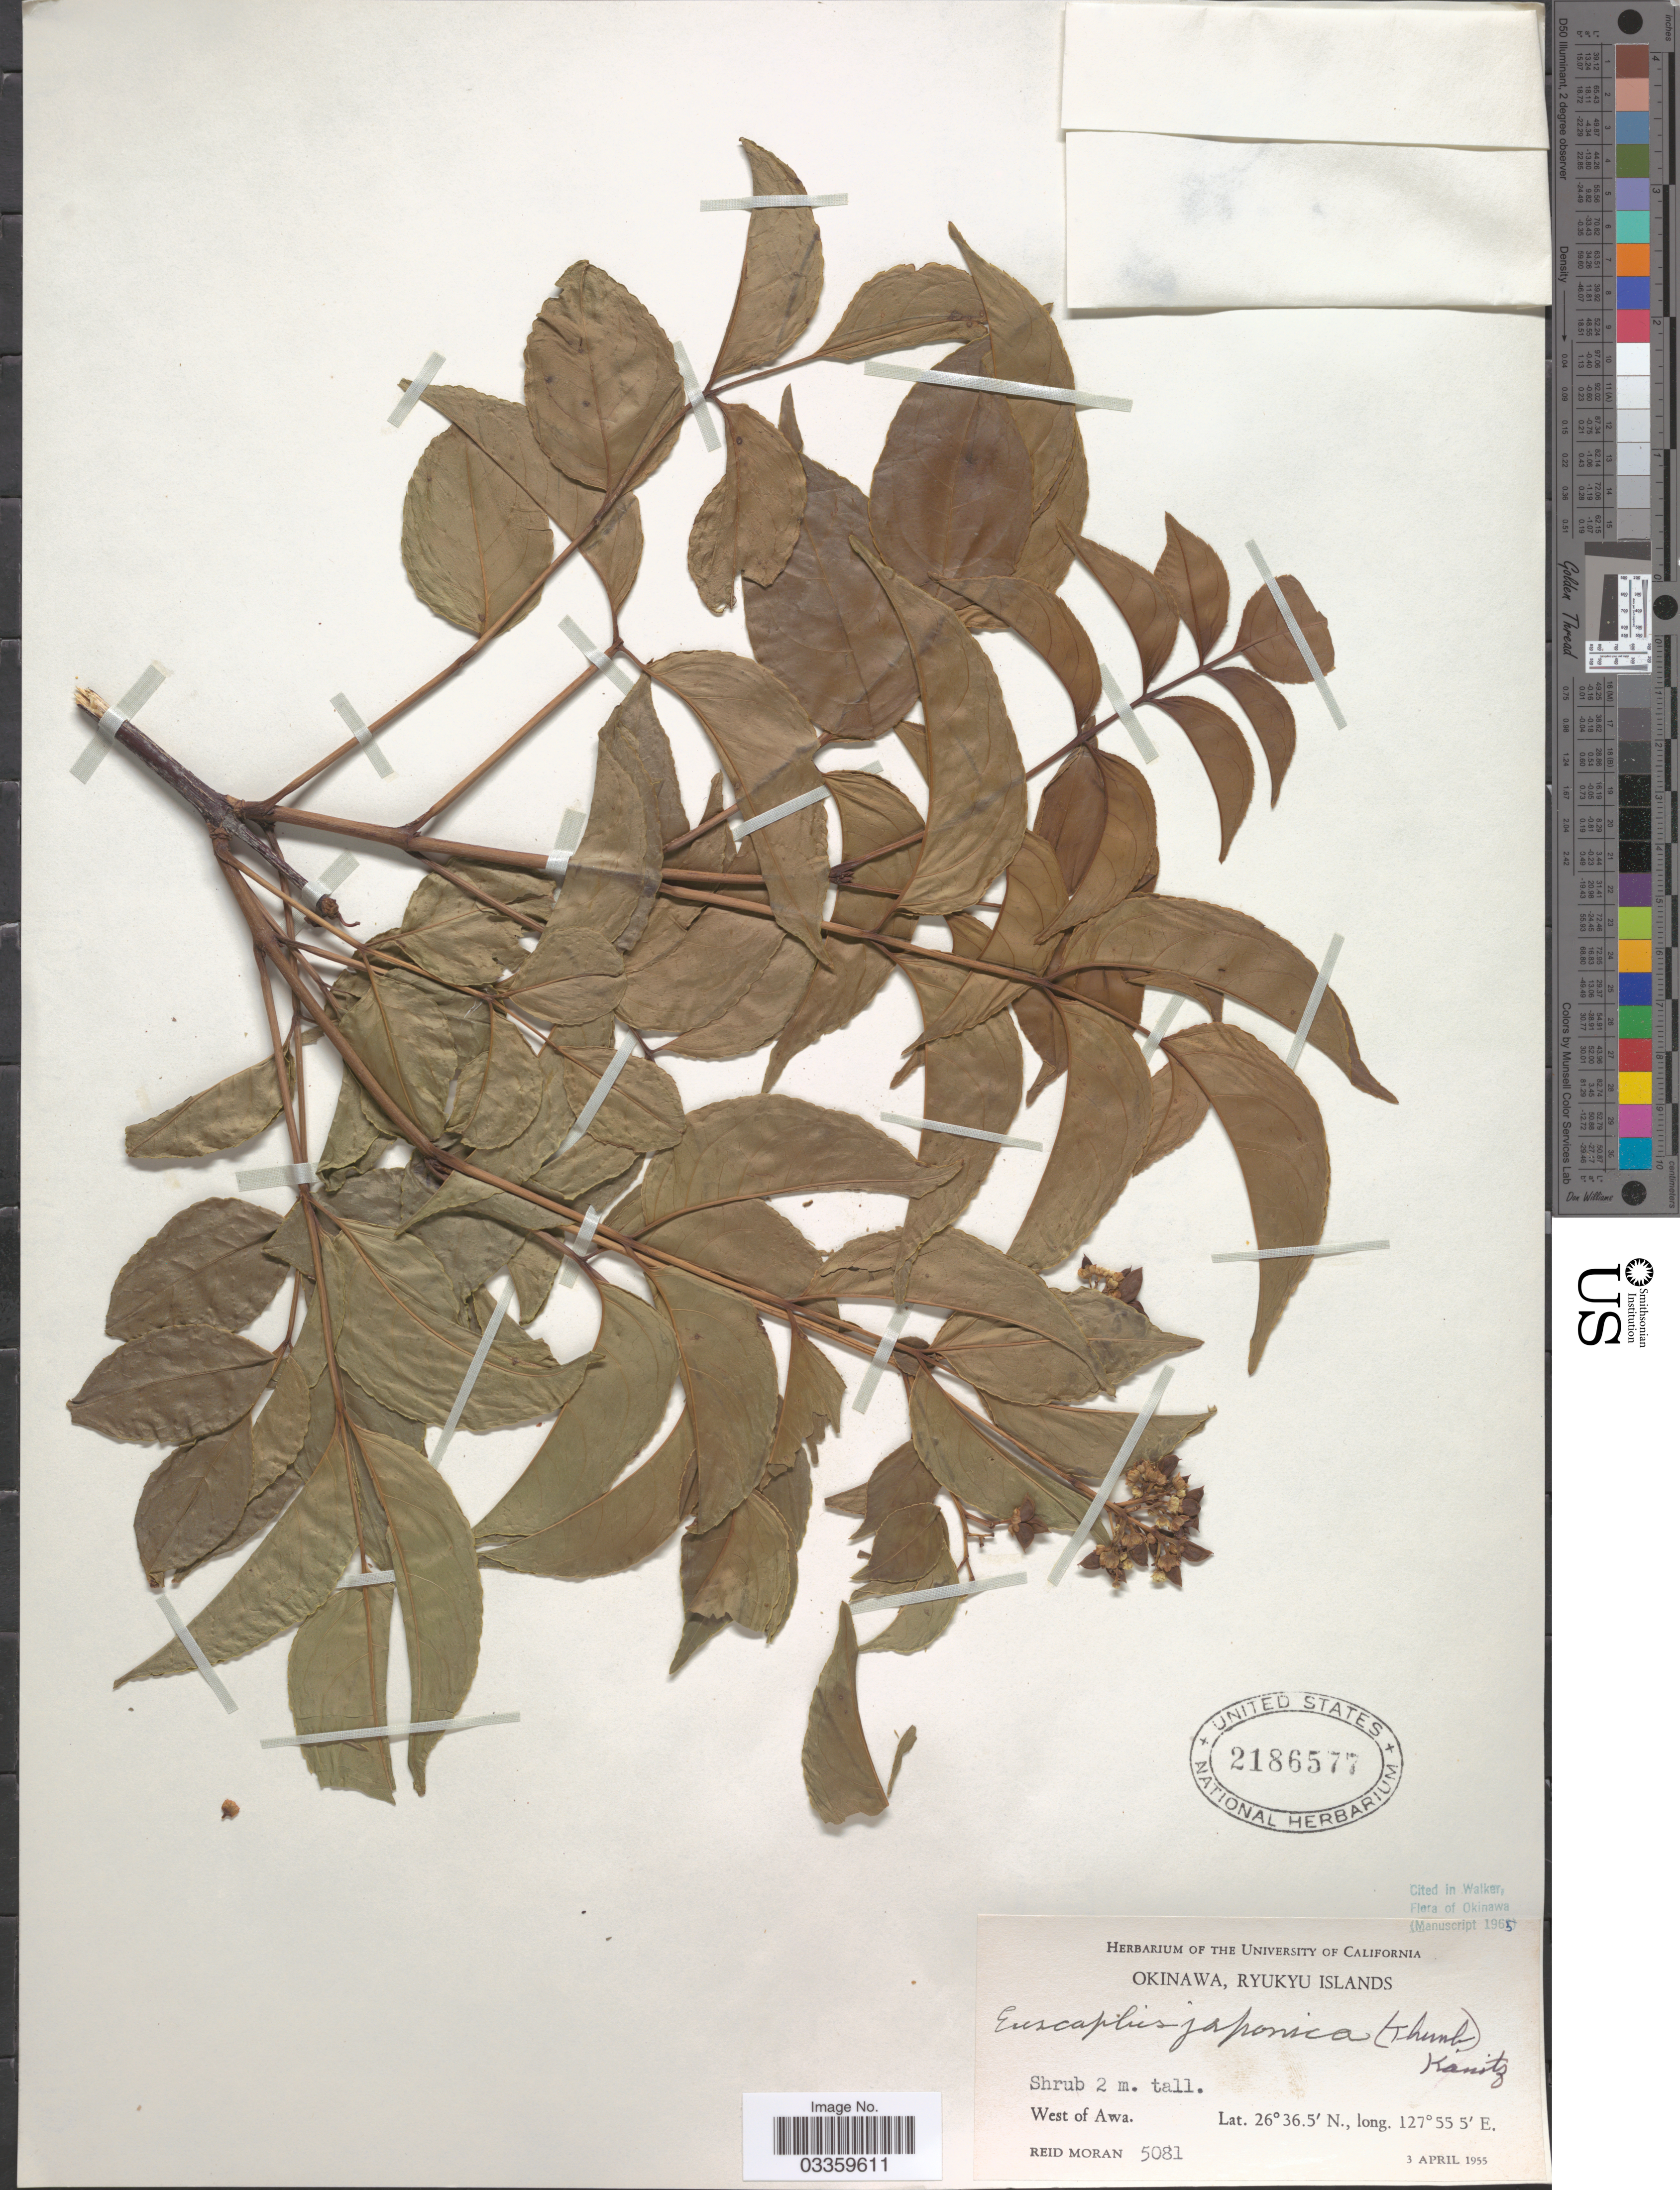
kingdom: Plantae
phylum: Tracheophyta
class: Magnoliopsida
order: Crossosomatales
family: Staphyleaceae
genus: Euscaphis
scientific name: Euscaphis japonica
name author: (Thunb.) Kanitz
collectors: R. V. Moran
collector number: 5081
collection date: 1955-04-03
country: Japan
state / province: Okinawa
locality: Ryukyu Islands, West of Awa.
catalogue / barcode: US 2186577